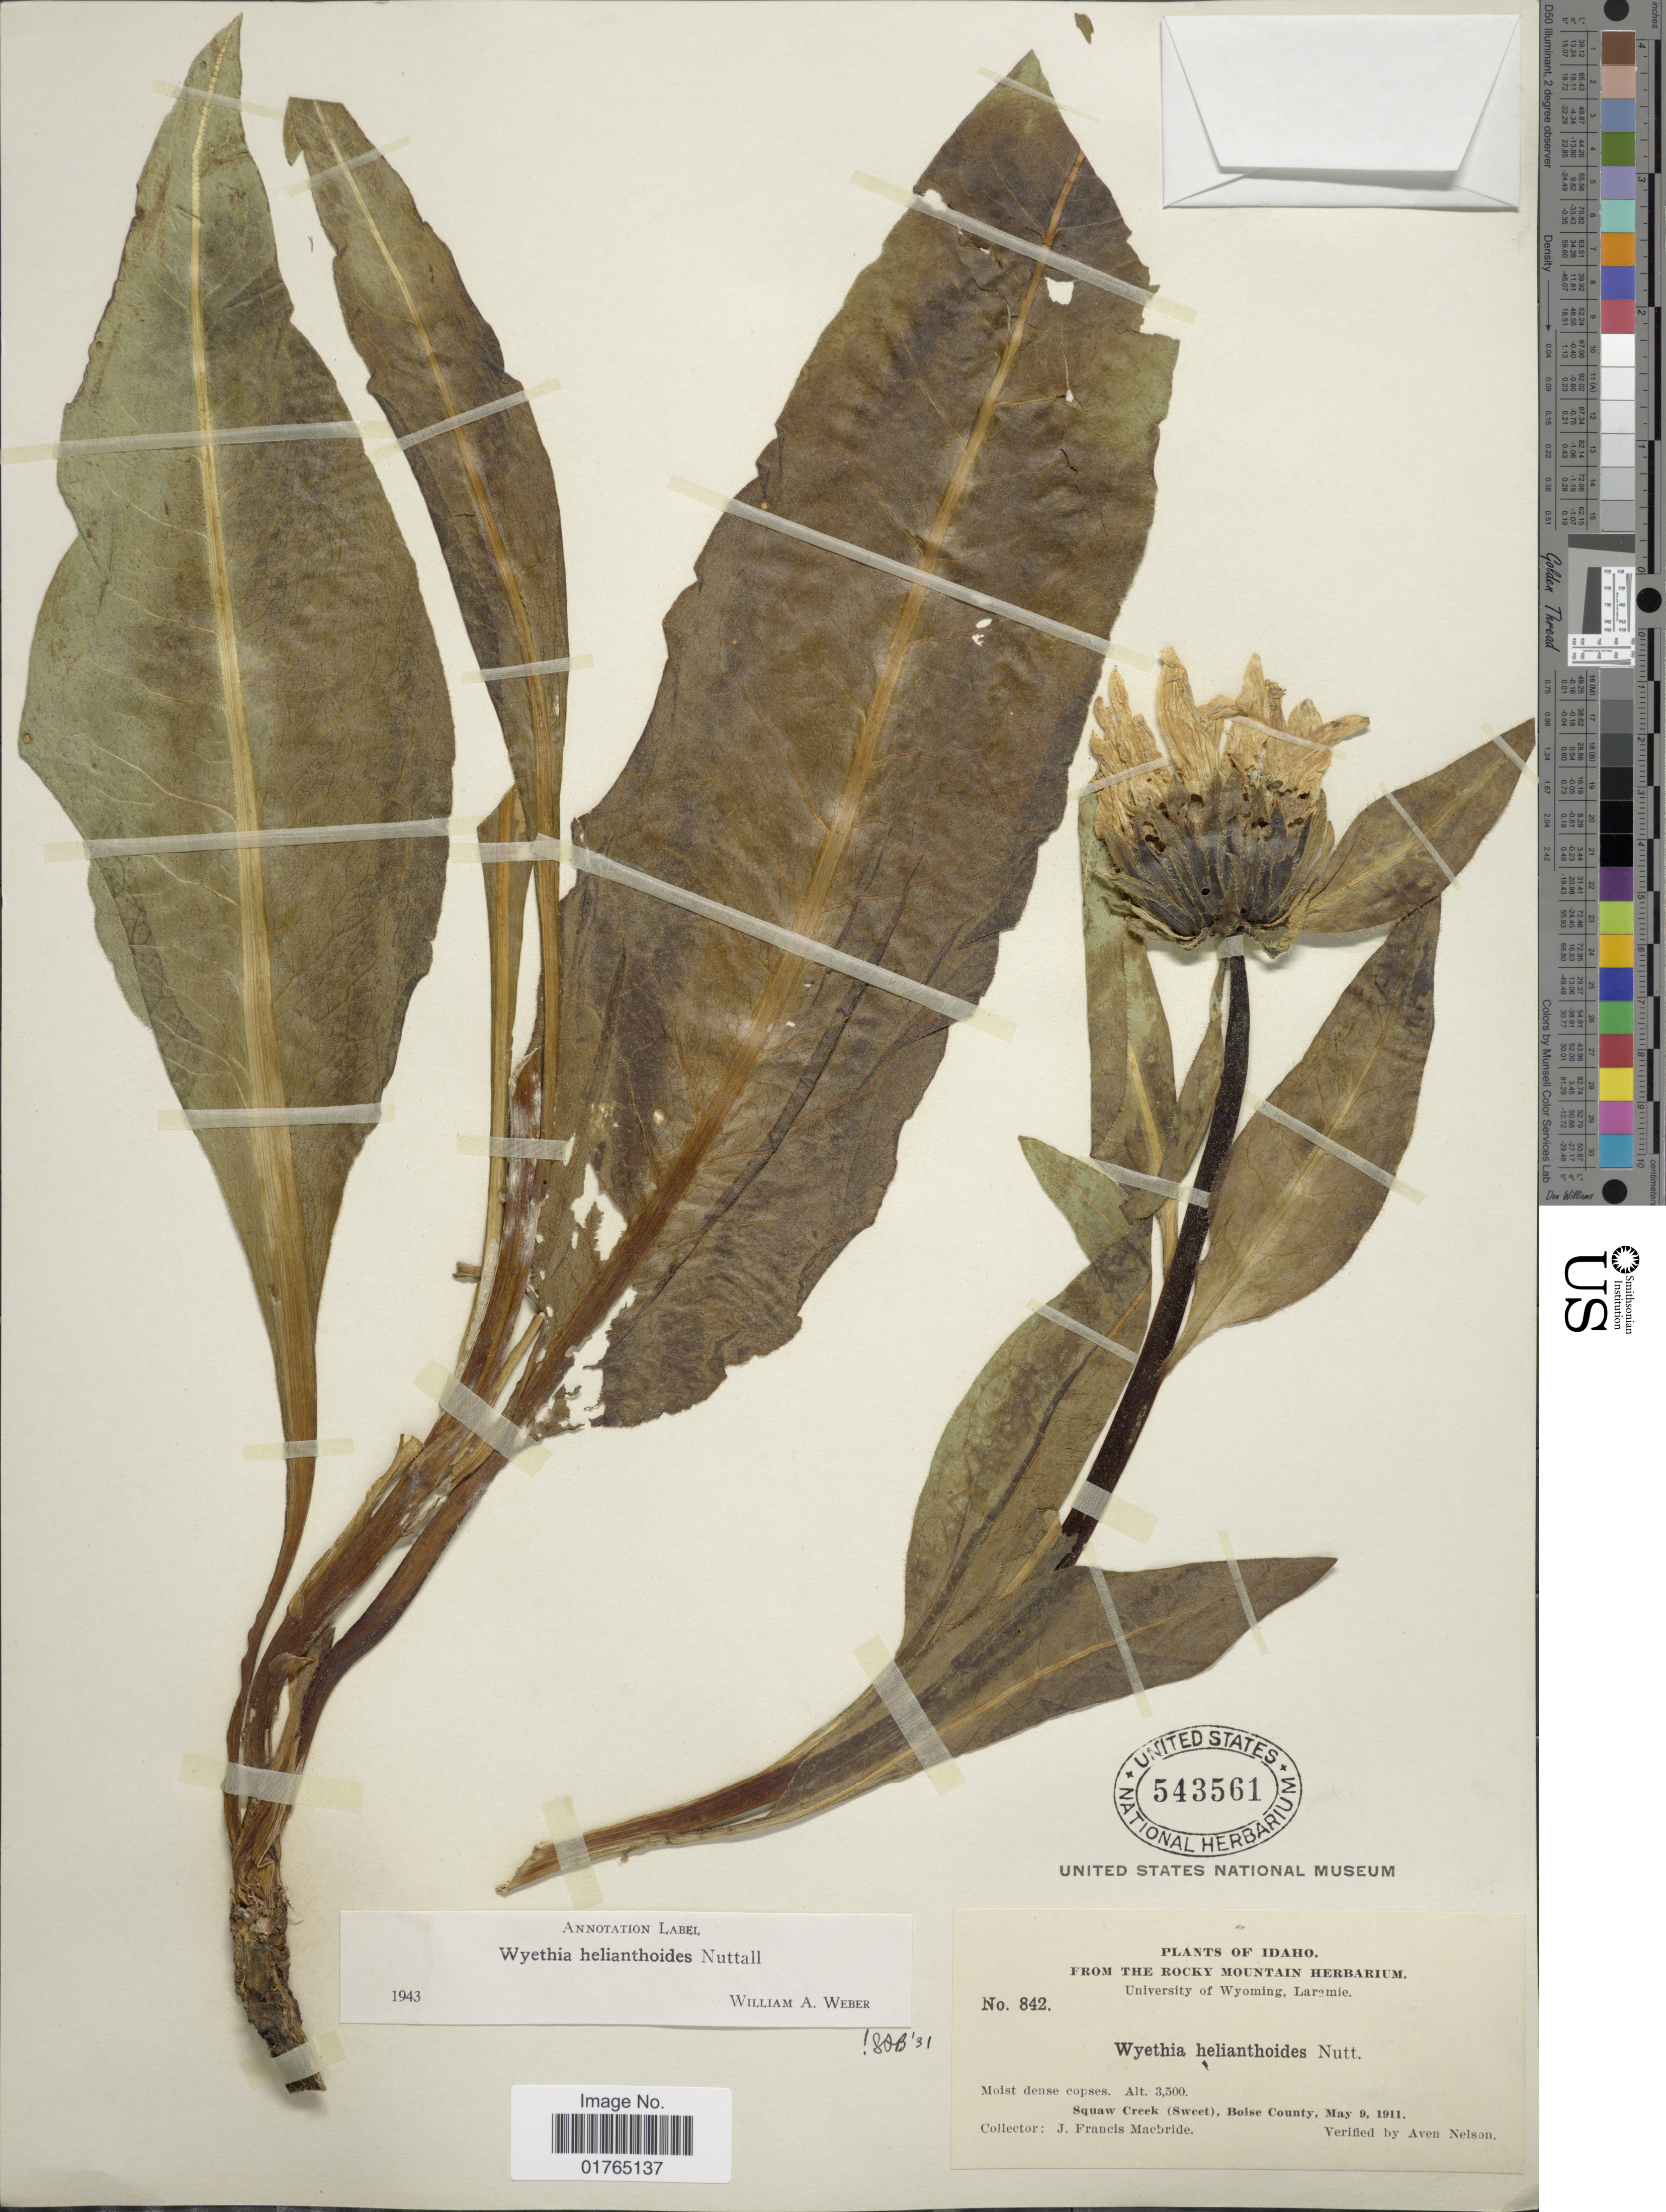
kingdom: Plantae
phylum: Tracheophyta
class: Magnoliopsida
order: Asterales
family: Asteraceae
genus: Wyethia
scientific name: Wyethia helianthoides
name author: Nutt.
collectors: J. F. Macbride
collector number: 842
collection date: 1911-05-09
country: United States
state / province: Idaho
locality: Squaw Creek (Sweet), Boise County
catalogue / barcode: US 543561